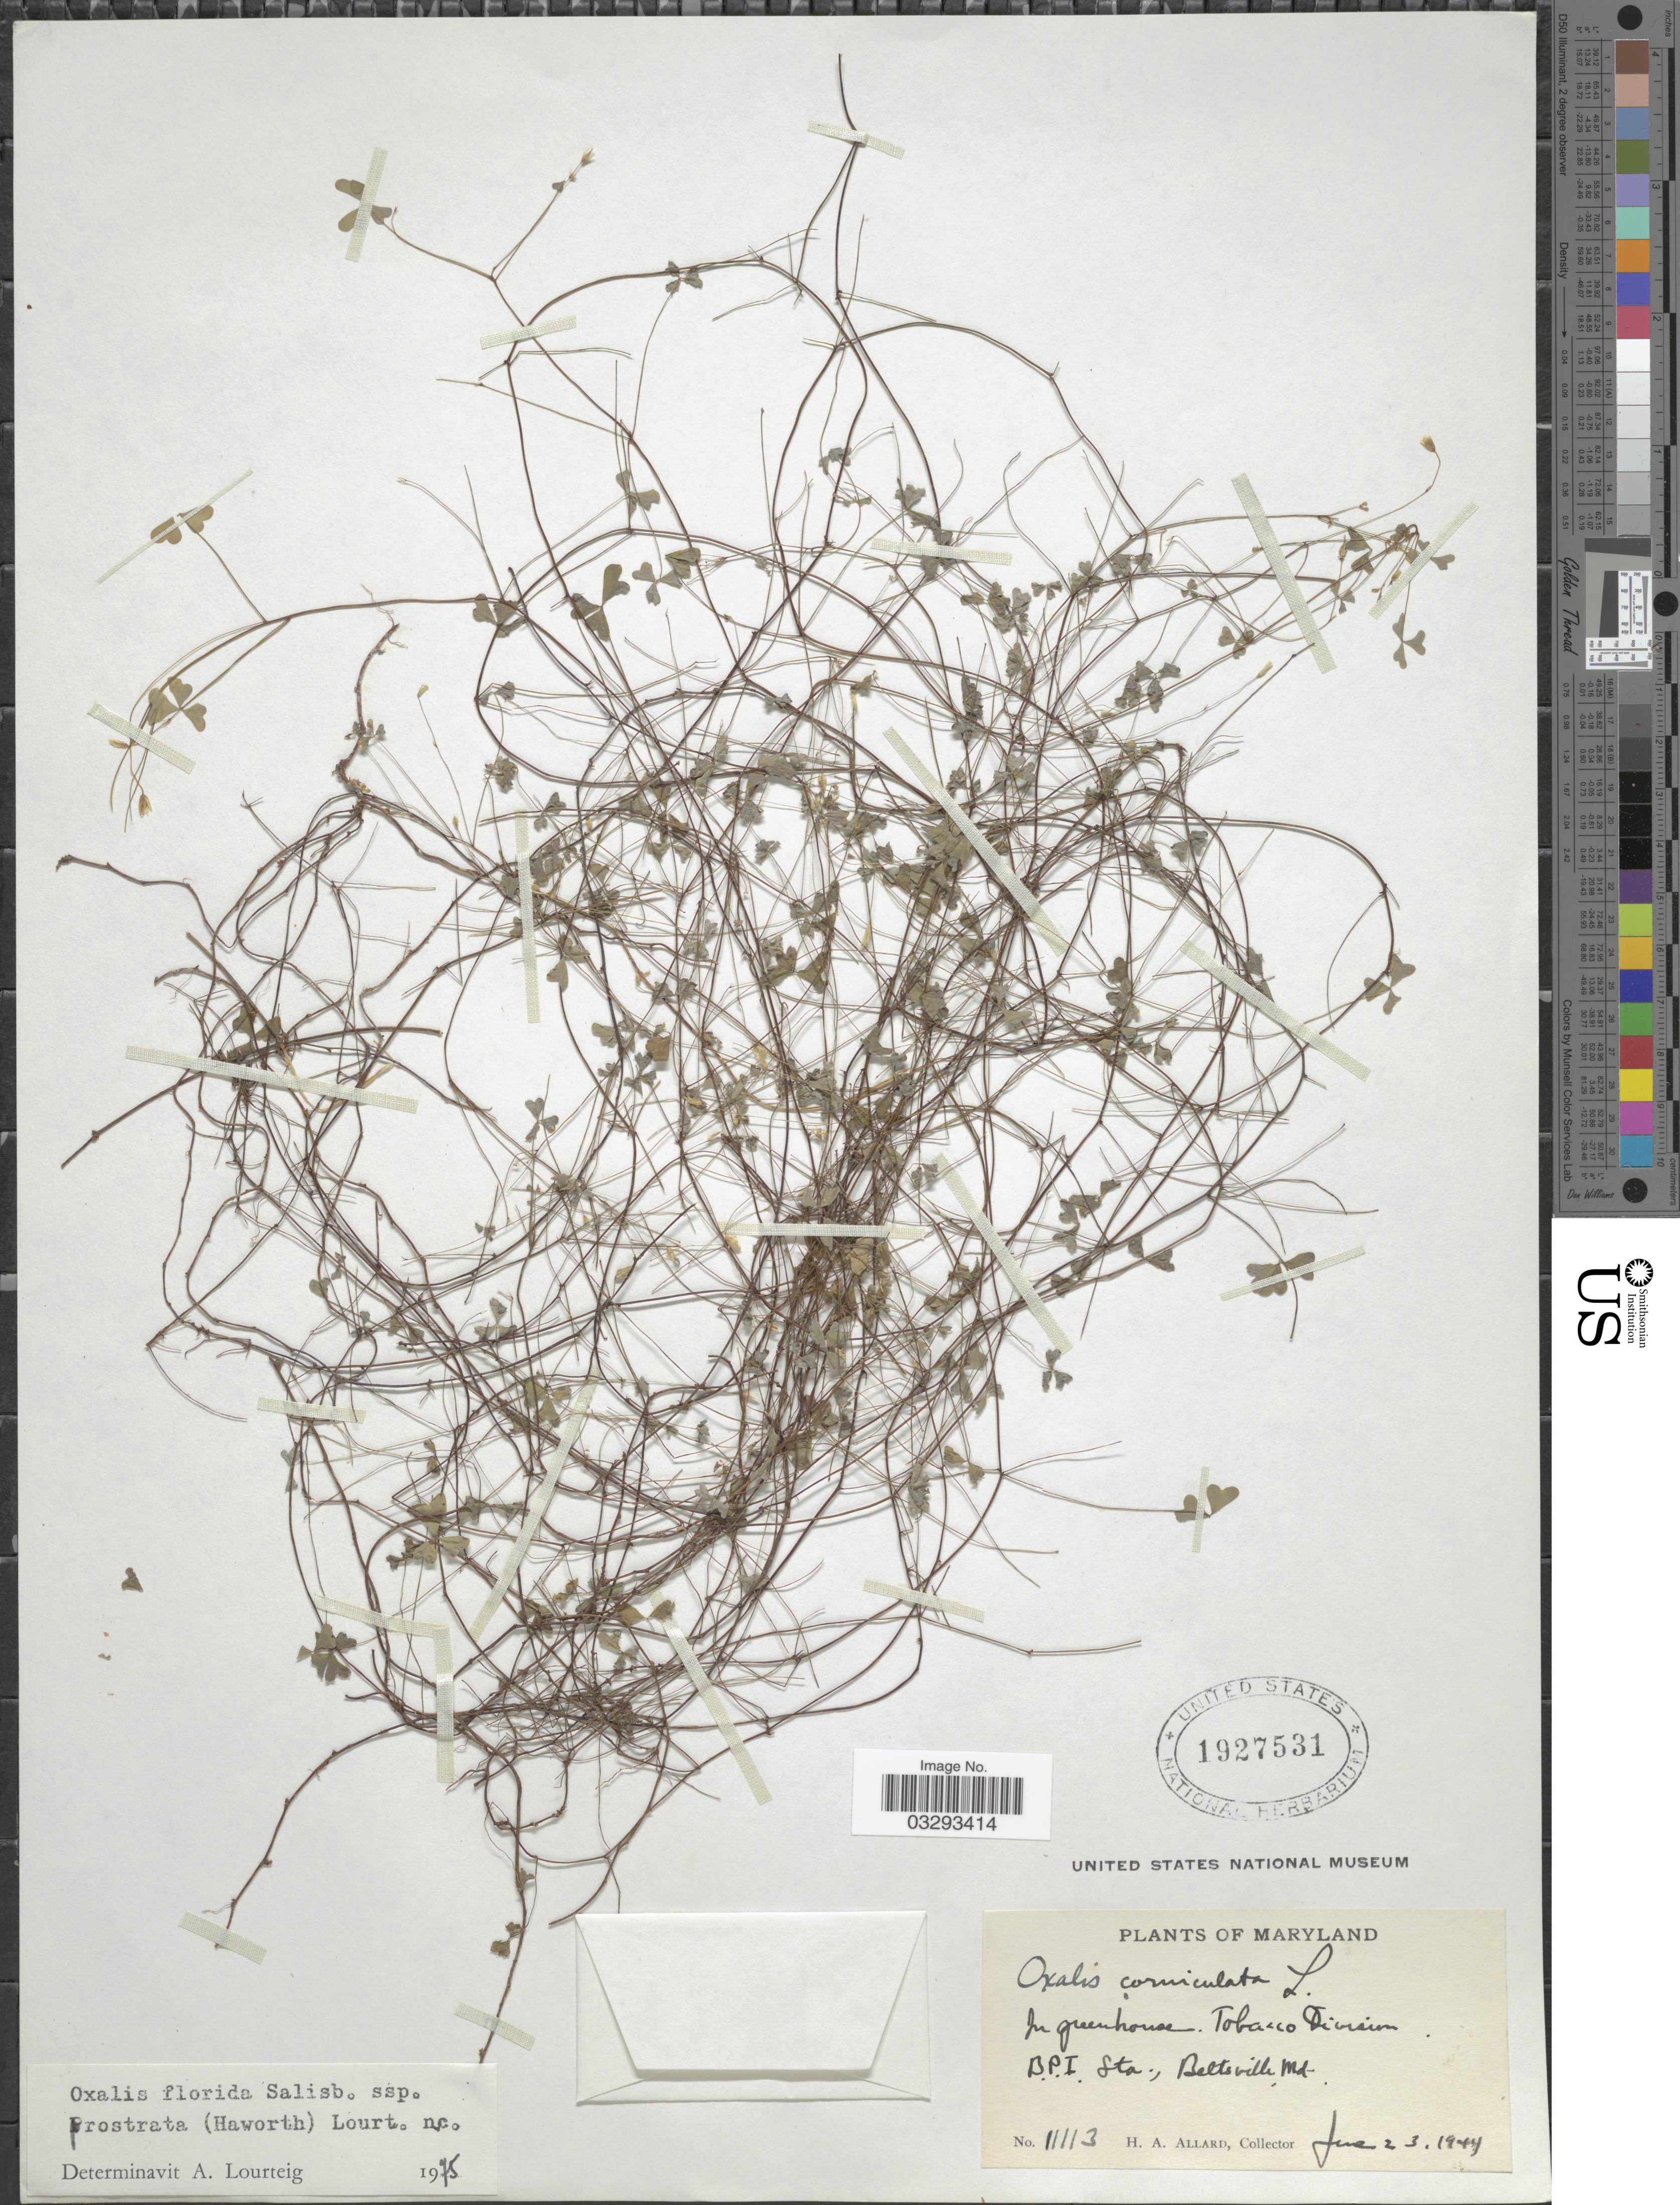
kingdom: Plantae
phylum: Tracheophyta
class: Magnoliopsida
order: Oxalidales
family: Oxalidaceae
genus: Oxalis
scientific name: Oxalis florida subsp. prostrata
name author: (Haw.) Lourteig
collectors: H. A. Allard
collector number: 11113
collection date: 1944-06-23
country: United States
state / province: Maryland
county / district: Prince George's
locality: B.P.I. Sta., Beltsville Md.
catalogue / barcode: US 1927531